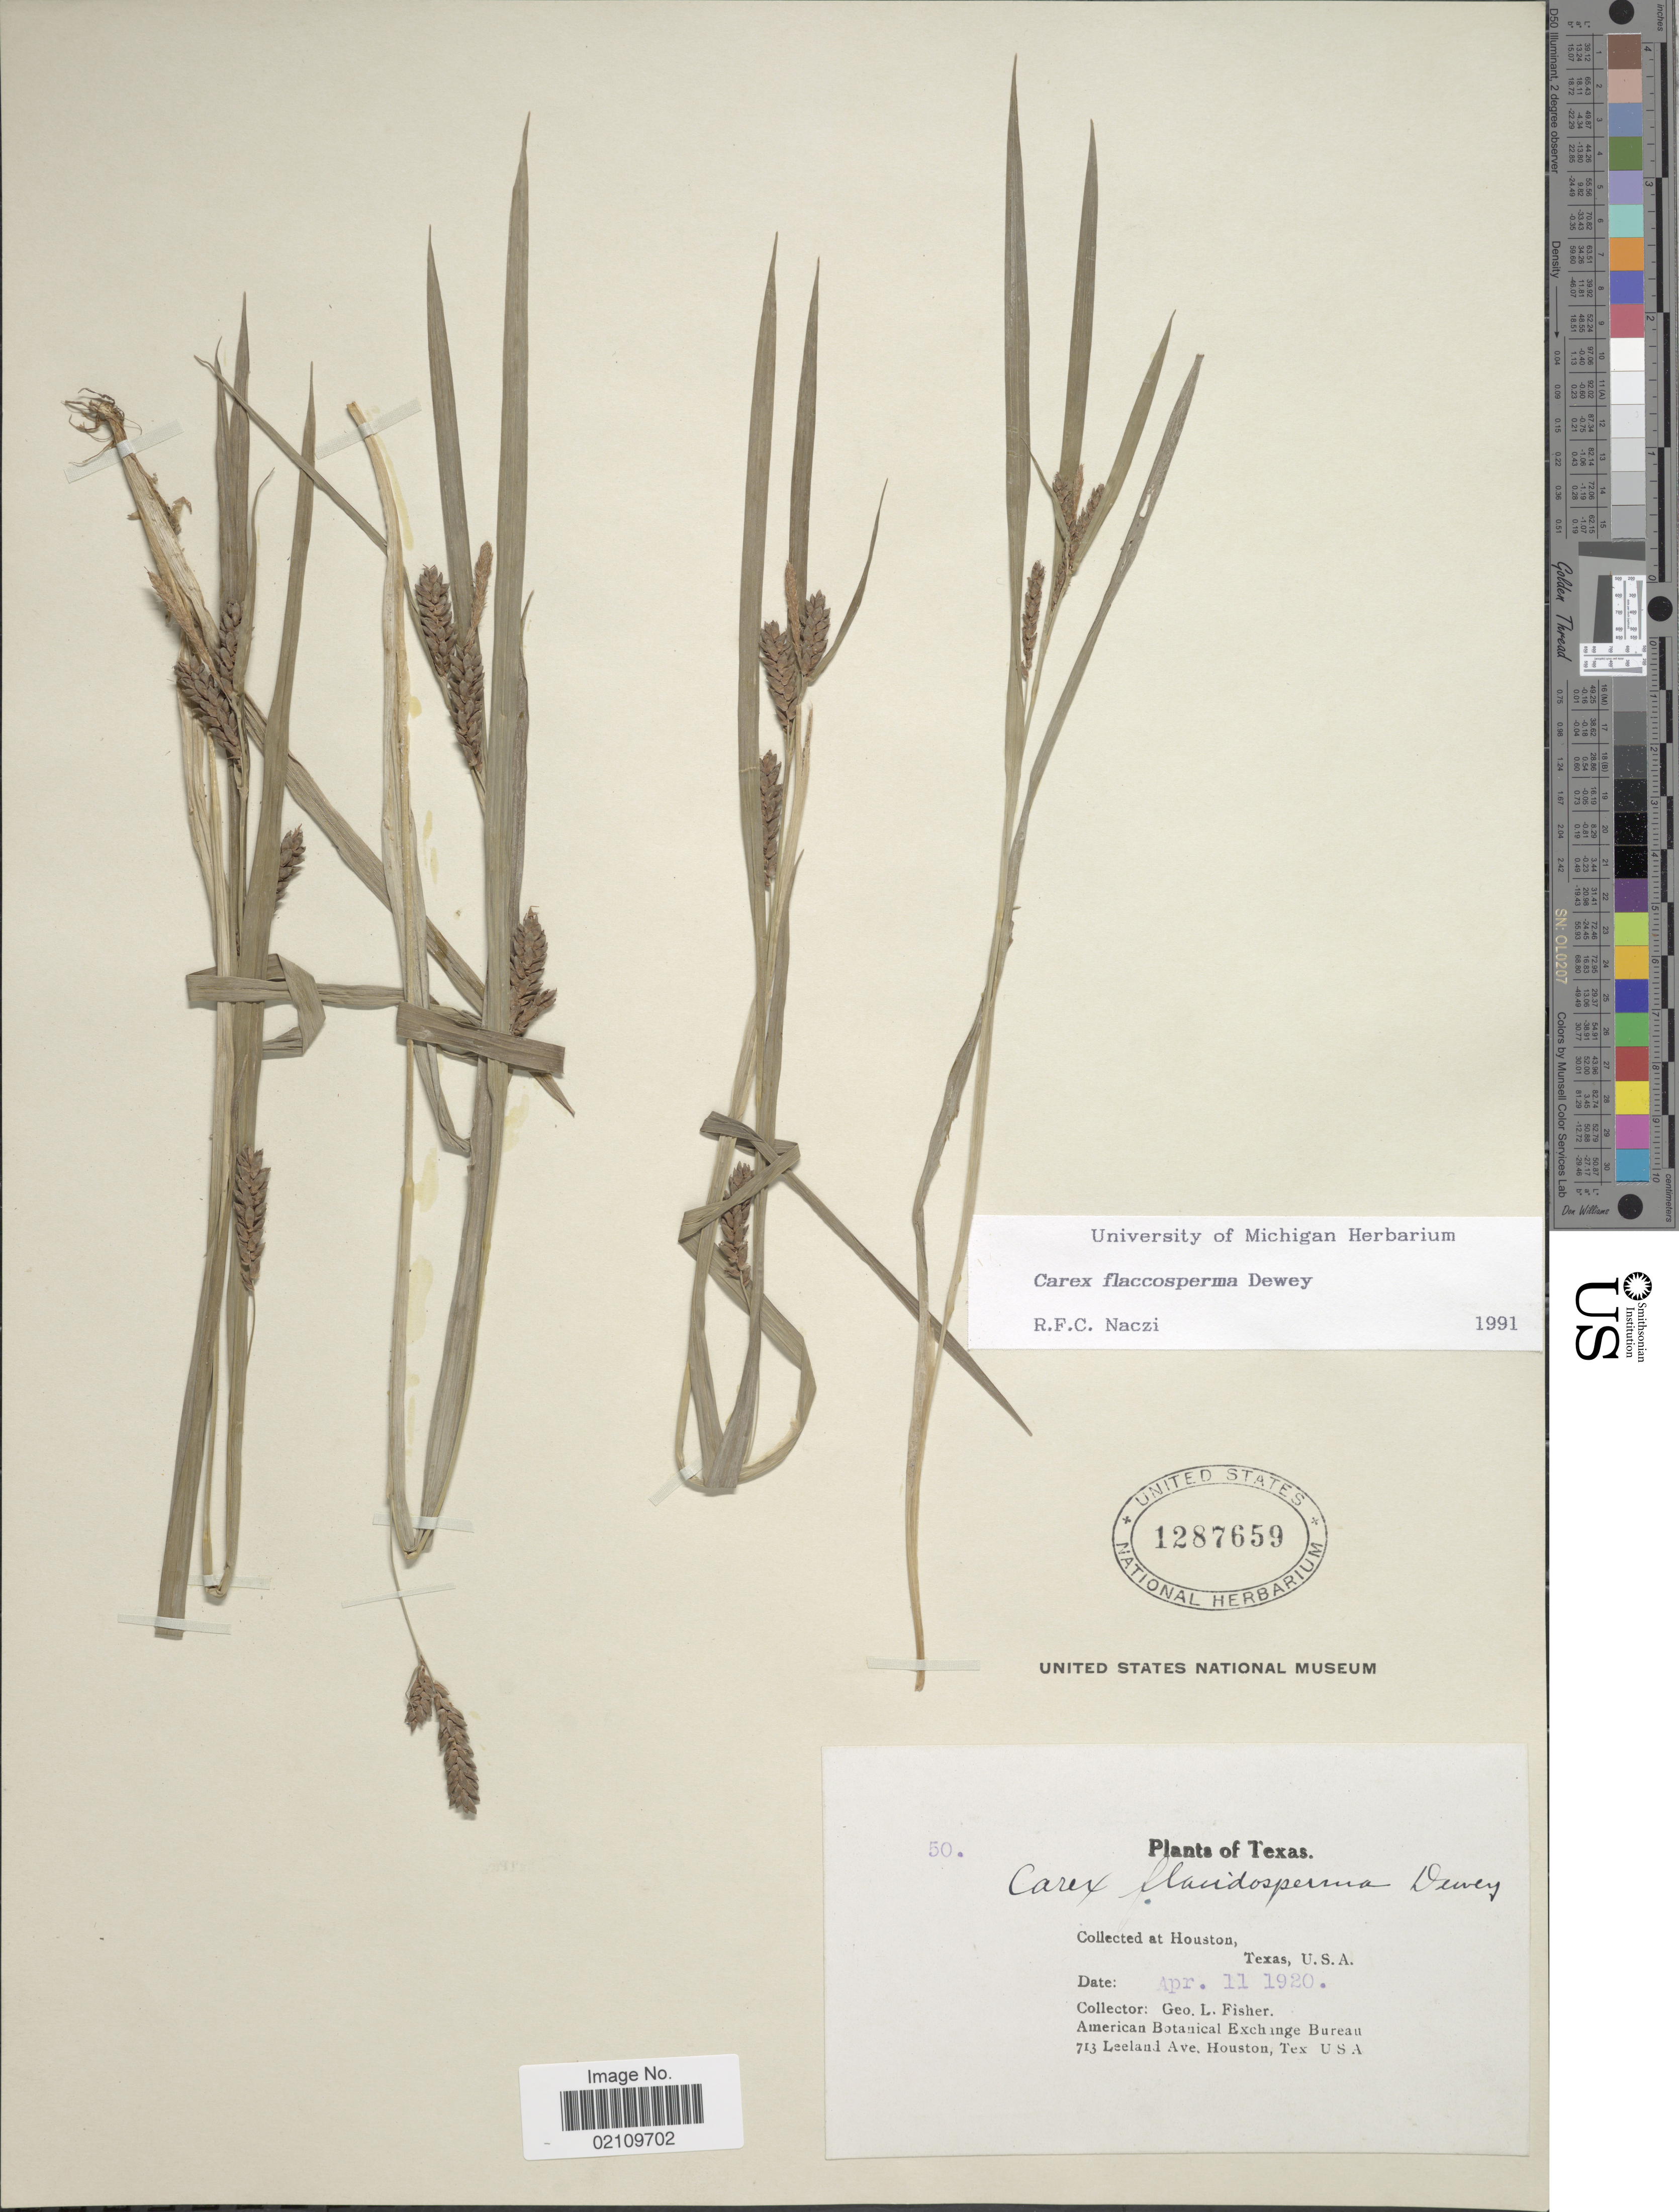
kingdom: Plantae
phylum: Tracheophyta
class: Liliopsida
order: Poales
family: Cyperaceae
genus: Carex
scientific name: Carex flaccosperma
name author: Dewey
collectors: G. L. Fisher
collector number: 50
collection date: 1920-04-11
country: United States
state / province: Texas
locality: Houston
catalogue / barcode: US 1287659